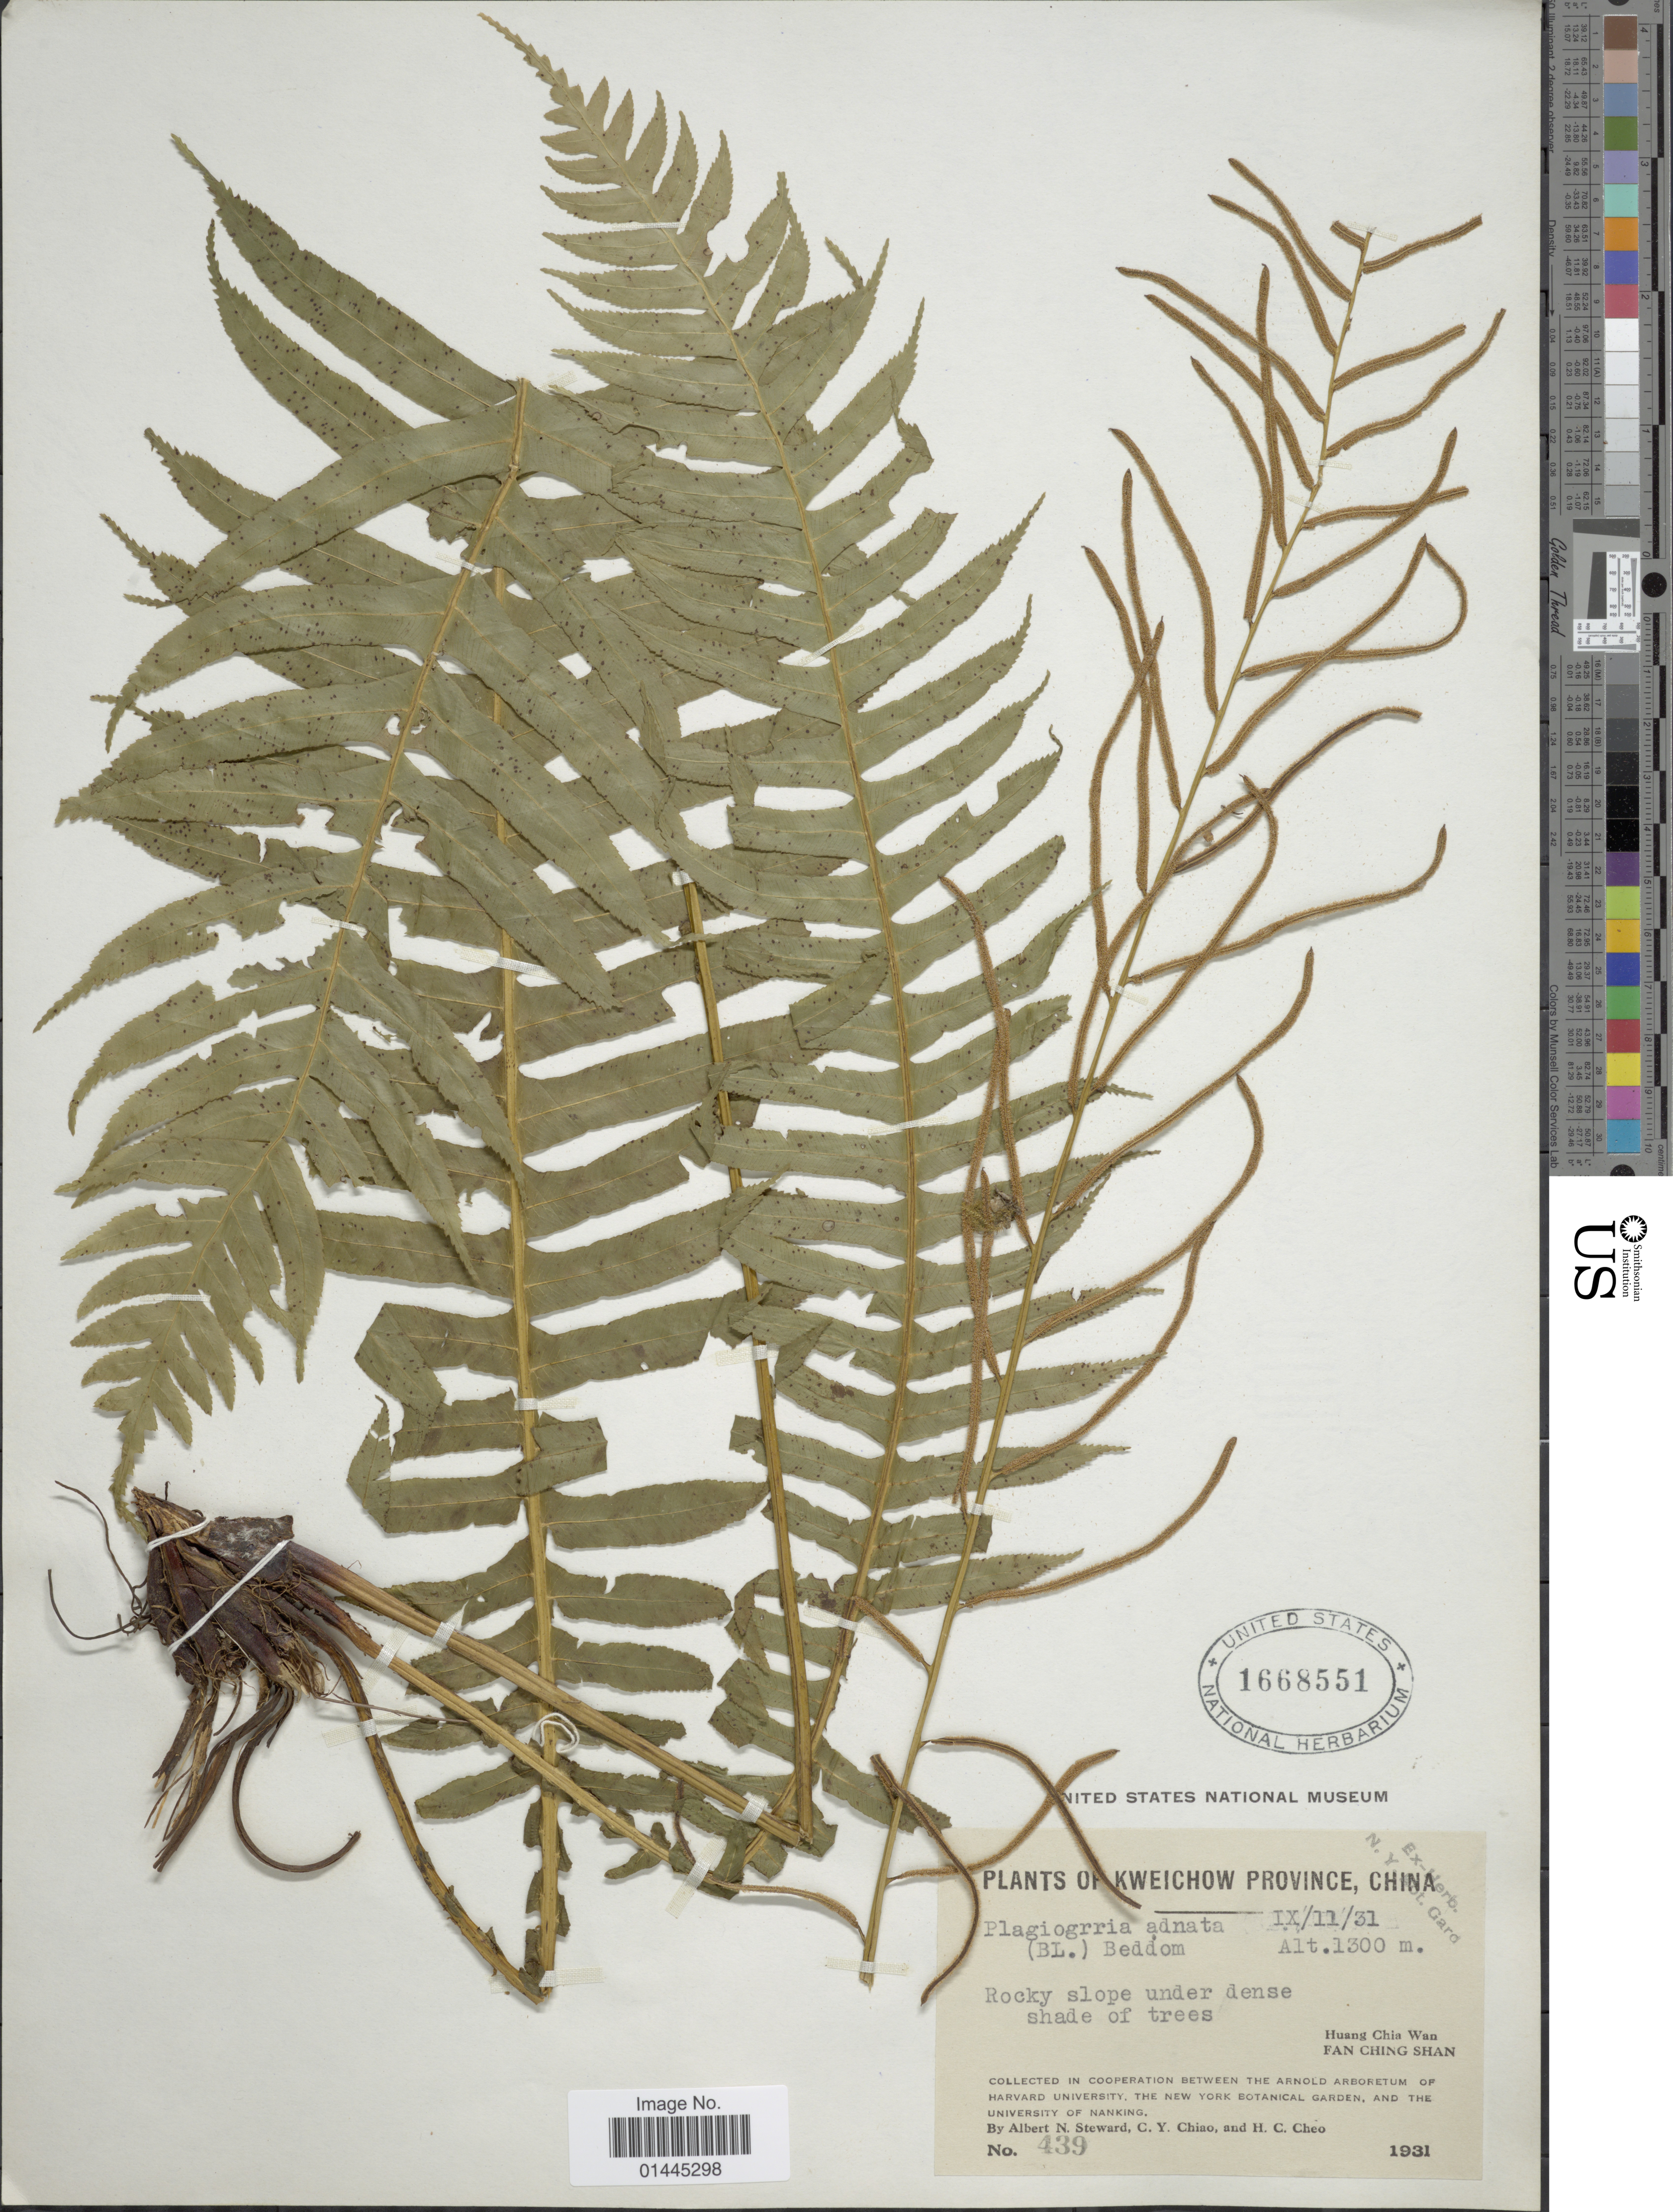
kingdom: Plantae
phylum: Tracheophyta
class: Polypodiopsida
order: Cyatheales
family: Plagiogyriaceae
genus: Plagiogyria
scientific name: Plagiogyria adnata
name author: (Blume) Bedd.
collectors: A. N. Steward, C. Y. Chiao & H. Cheo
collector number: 439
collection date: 1931-09-11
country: China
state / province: Guizhou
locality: Kweichow Province,Huang Chia Wan, Fan Ching Shan.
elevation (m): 1300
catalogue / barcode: US 1668551